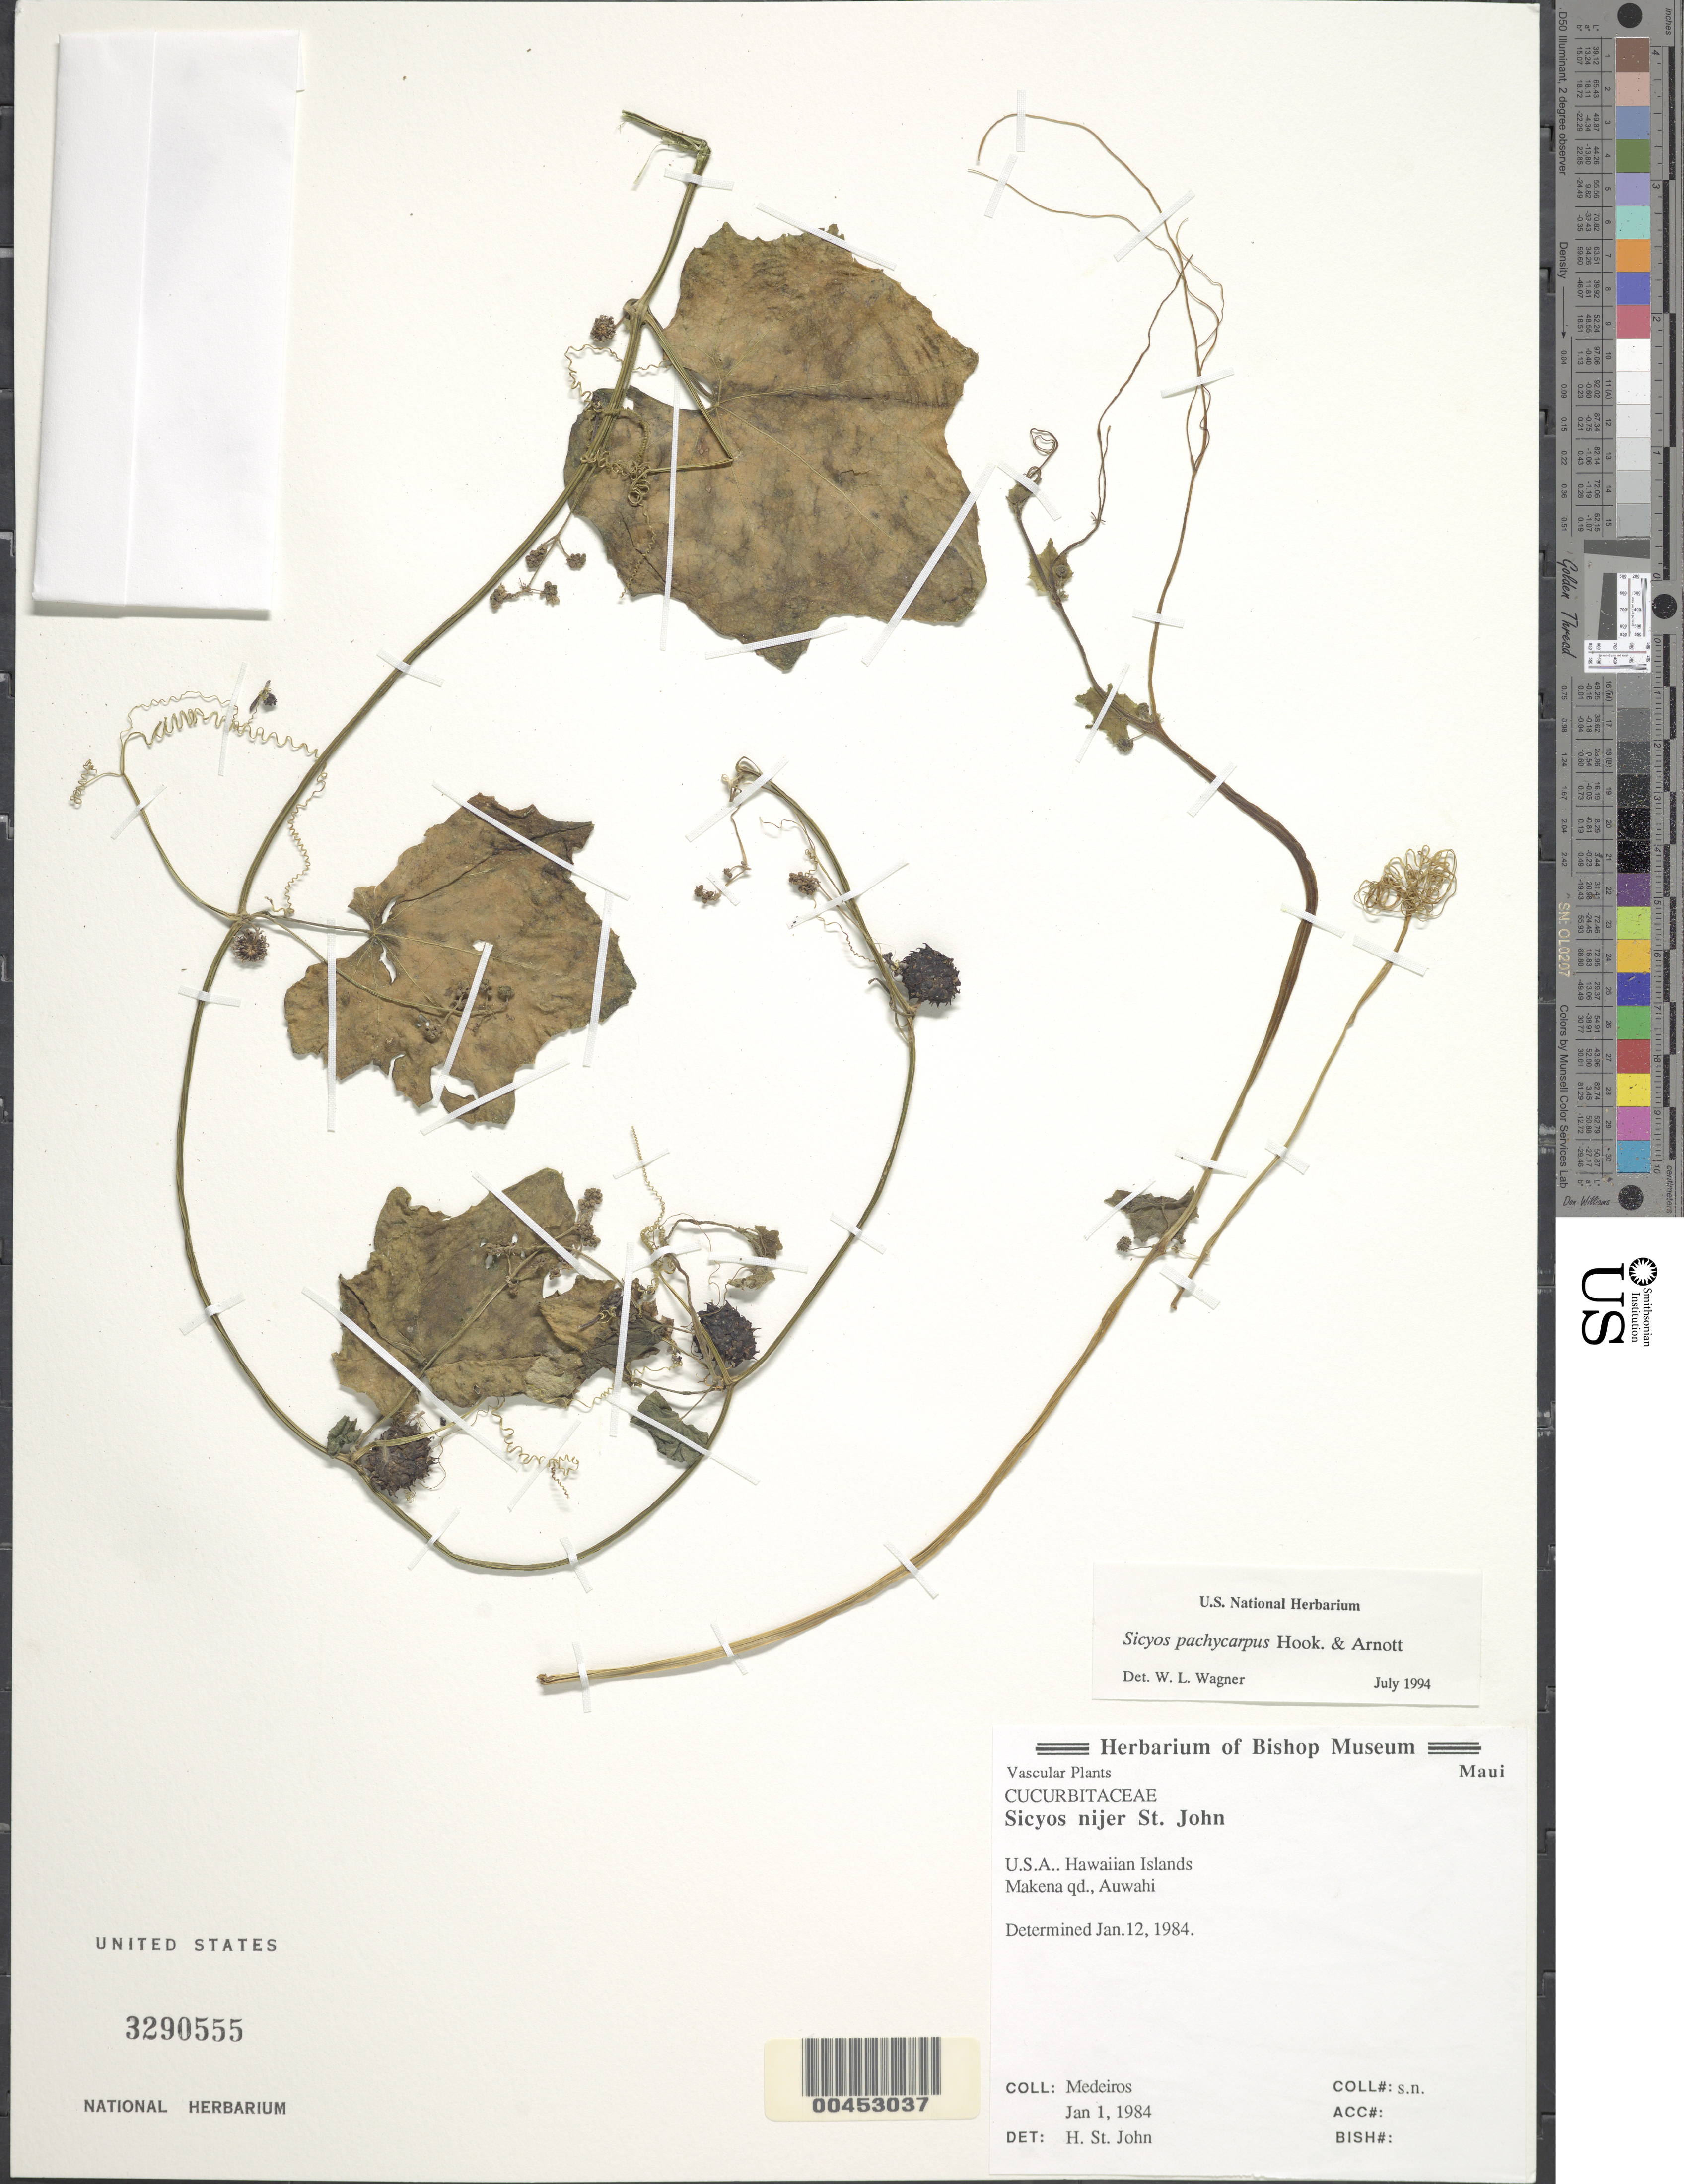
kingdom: Plantae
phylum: Tracheophyta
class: Magnoliopsida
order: Cucurbitales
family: Cucurbitaceae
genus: Sicyos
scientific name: Sicyos pachycarpus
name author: Hook. & Arn.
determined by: Wagner, W. L., (BOT), Smithsonian Institution - National Museum of Natural History (UNITED STATES)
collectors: A. Medeiros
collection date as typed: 1 Jan 1984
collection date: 1984-01-01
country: United States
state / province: Hawaii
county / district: Maui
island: Maui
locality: Makena qd., Auwahi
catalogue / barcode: US 3290555